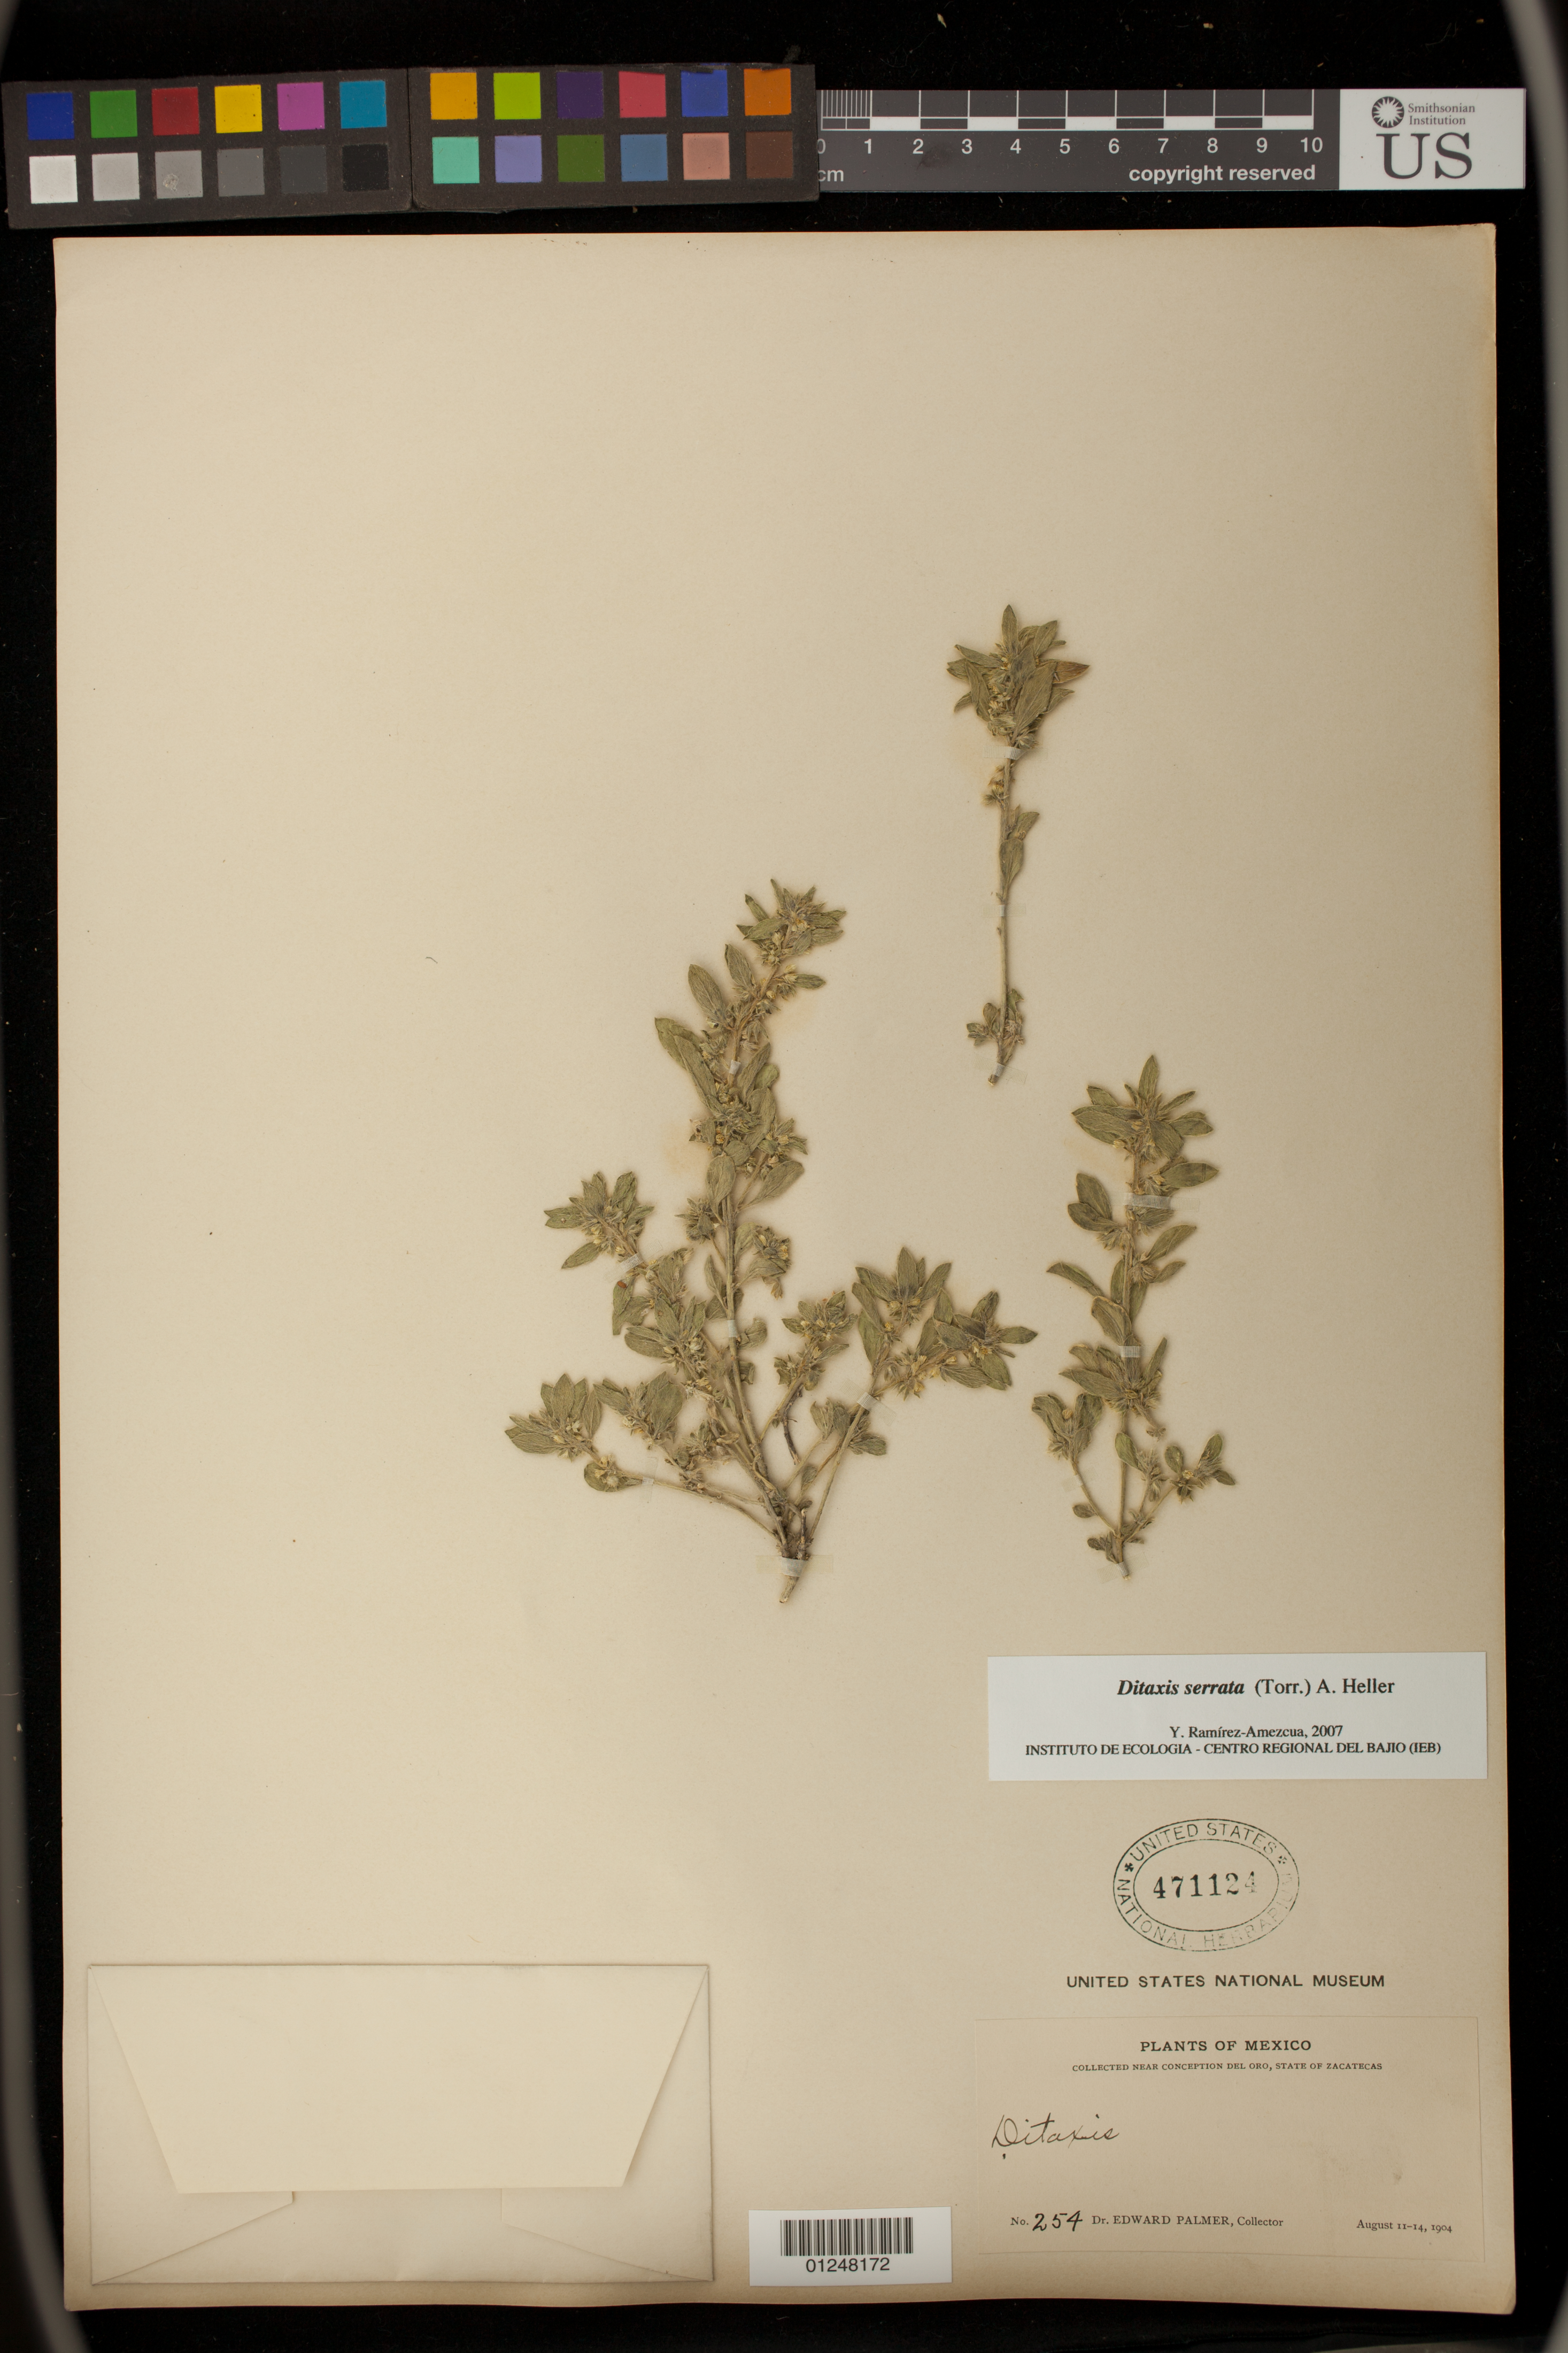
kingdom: Plantae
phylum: Tracheophyta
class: Magnoliopsida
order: Malpighiales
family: Euphorbiaceae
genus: Argythamnia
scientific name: Argythamnia serrata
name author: (Torr.) Müll. Arg.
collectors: E. Palmer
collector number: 254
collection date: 1904-08-11/1904-08-14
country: Mexico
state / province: Zacatecas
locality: near Conception [Concepci=n] Del Oro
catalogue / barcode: US 471124